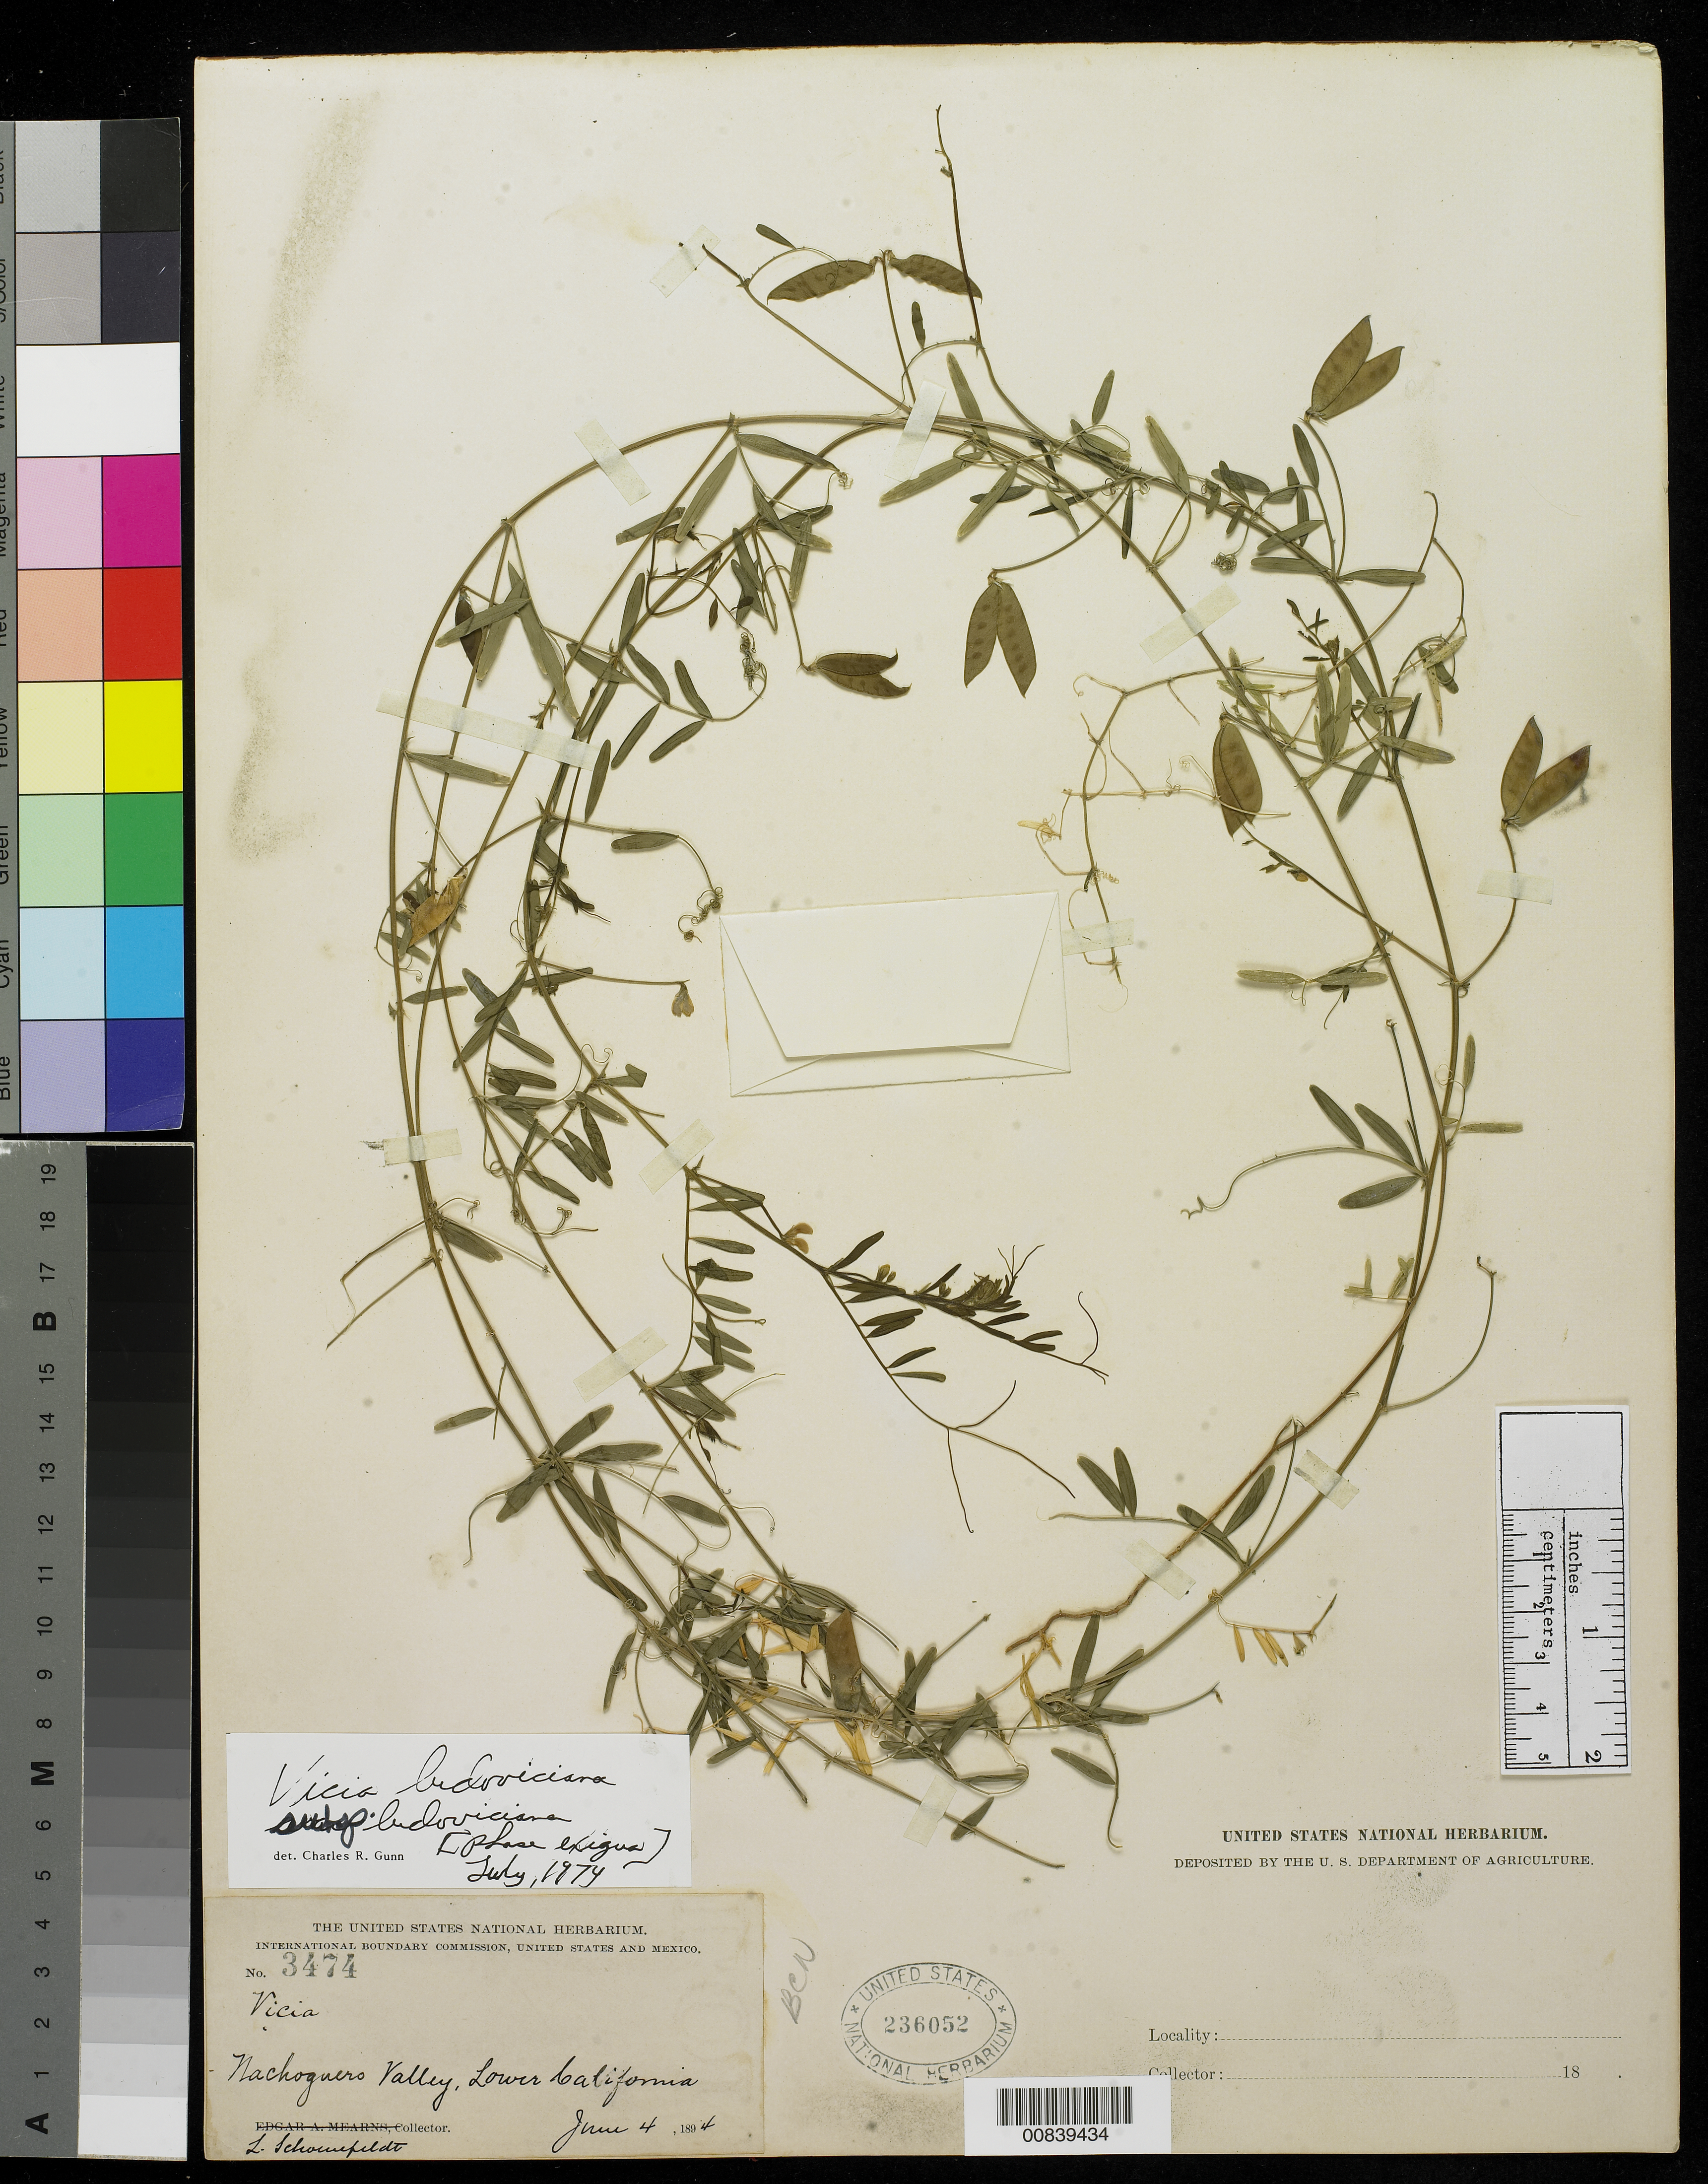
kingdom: Plantae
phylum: Tracheophyta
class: Magnoliopsida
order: Fabales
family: Fabaceae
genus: Vicia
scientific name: Vicia ludoviciana subsp. ludoviciana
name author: Nutt. ex Torr. & A. Gray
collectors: L. Schoenfeldt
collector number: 3474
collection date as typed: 04 Jun 1894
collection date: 1894-06-04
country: Mexico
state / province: Baja California Norte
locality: Nachoguero Valley, Baja California.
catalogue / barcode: US 236052